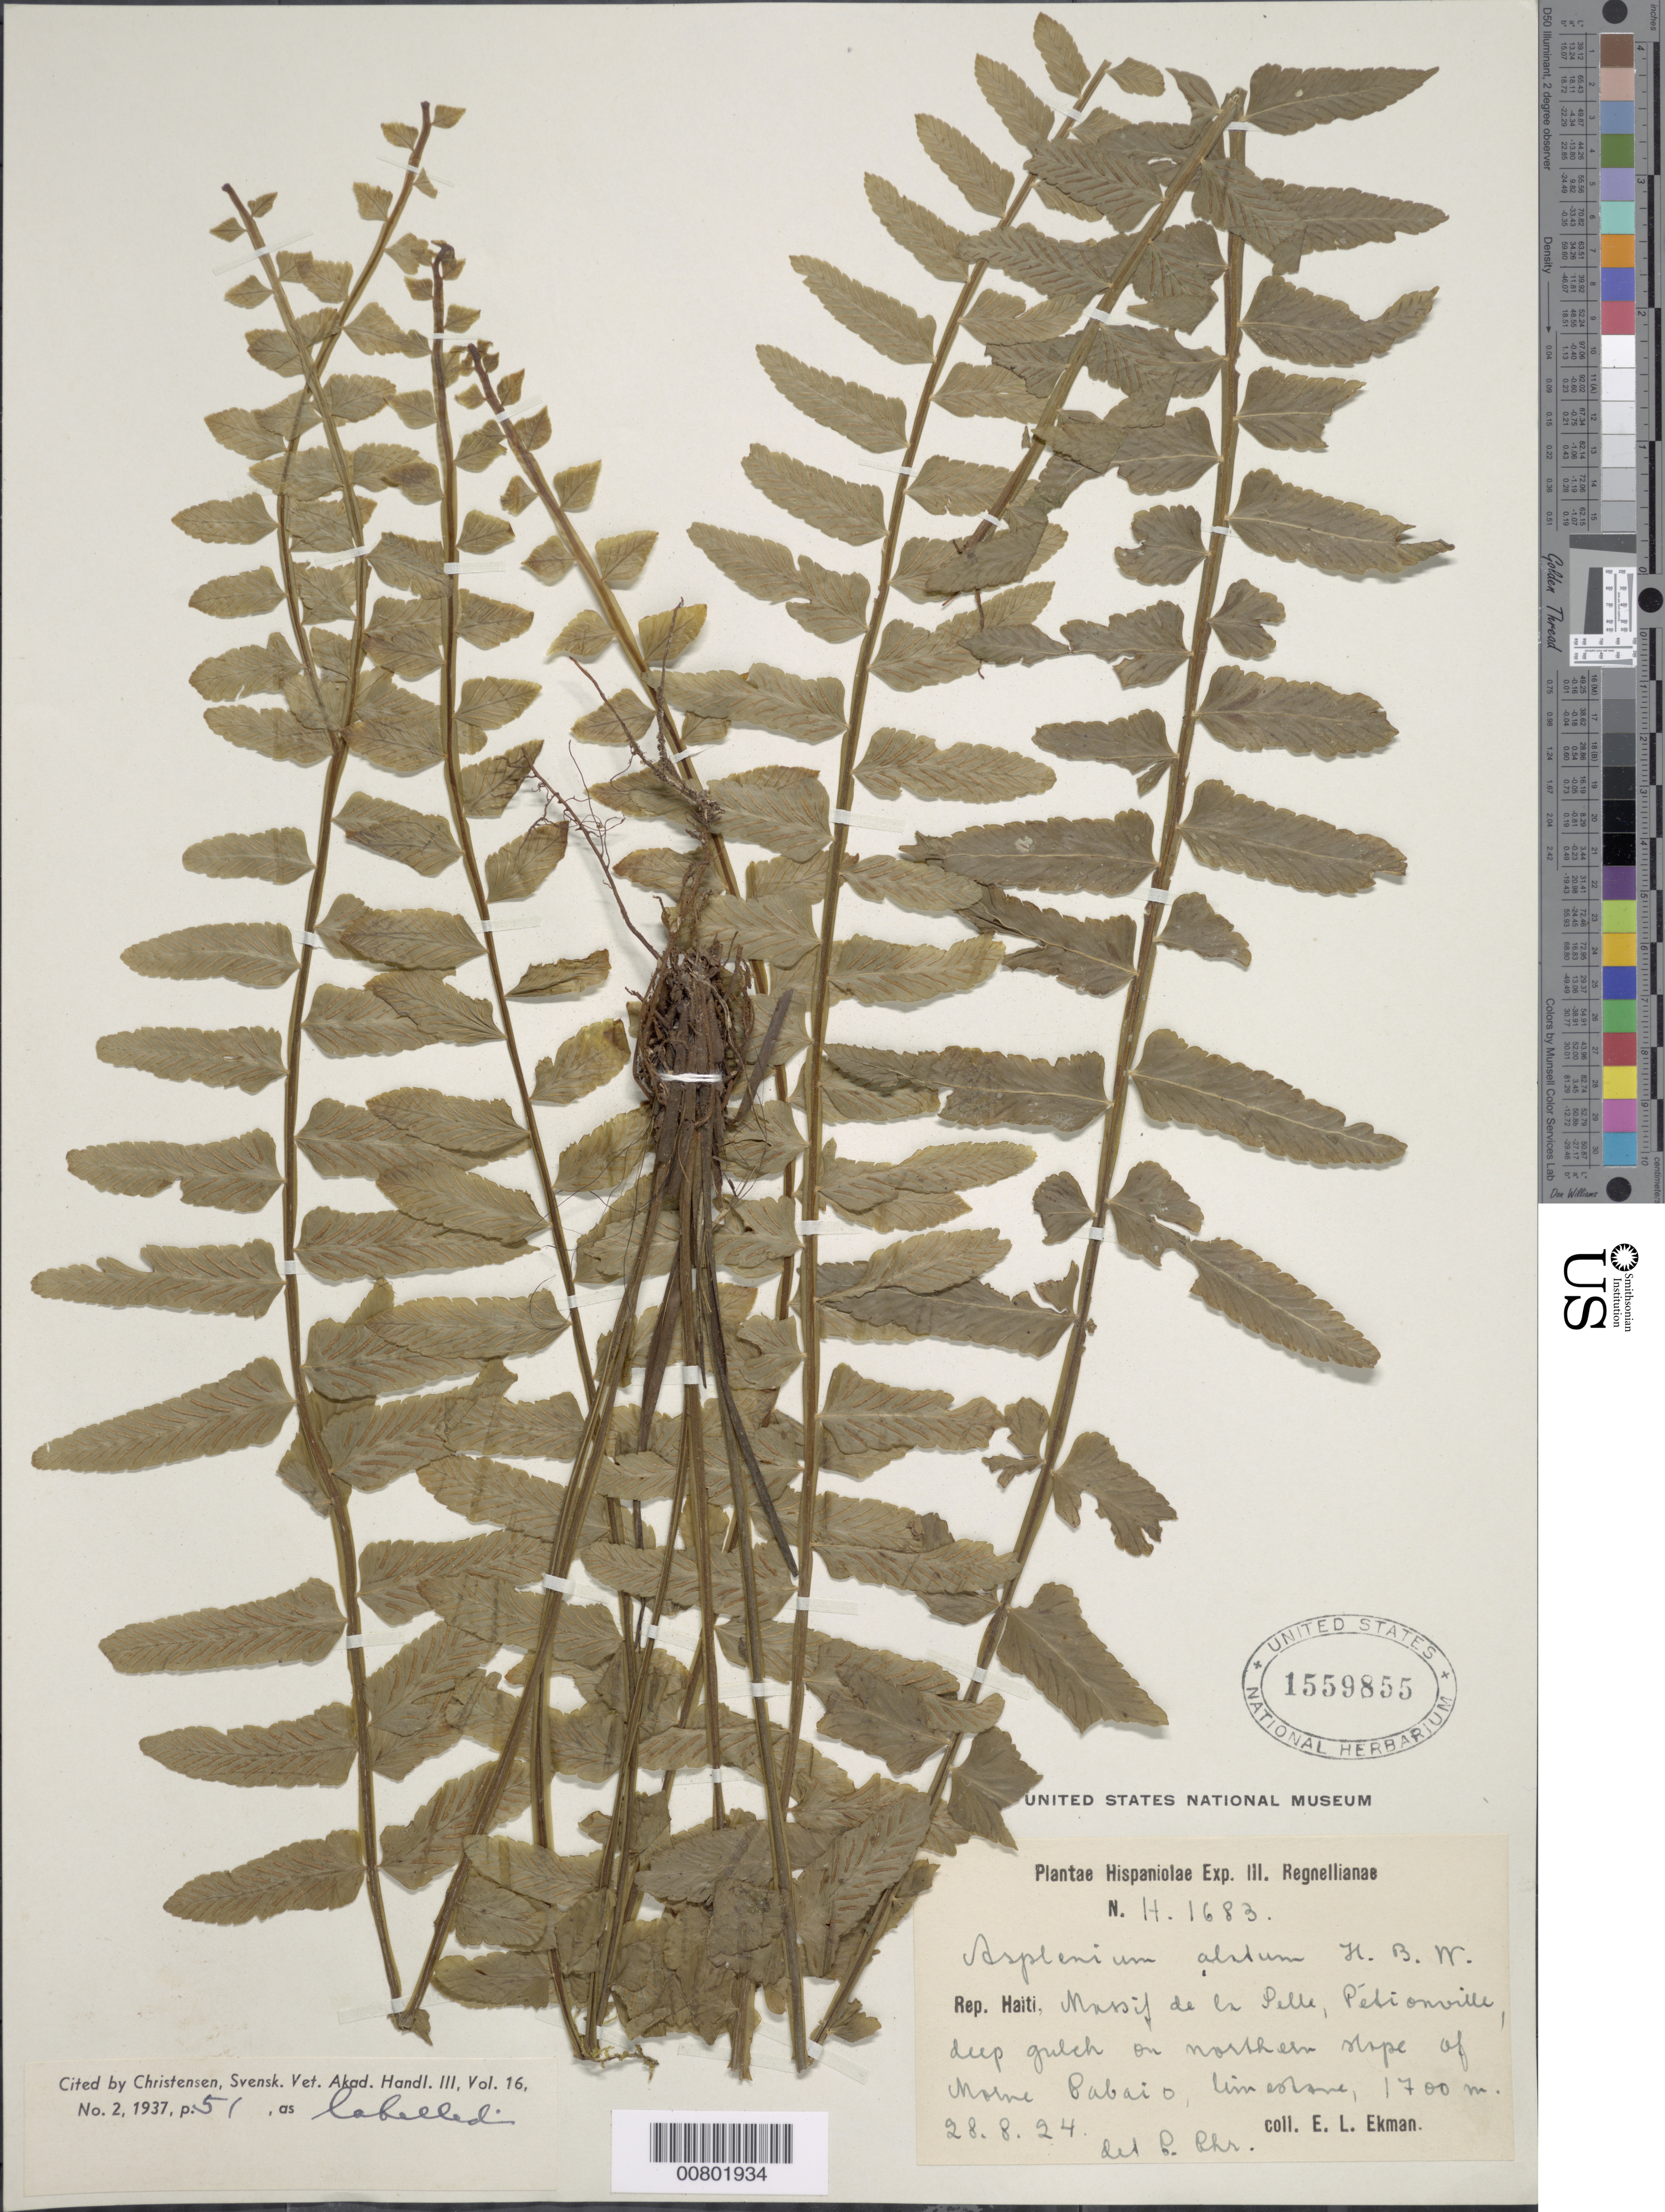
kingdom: Plantae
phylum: Tracheophyta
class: Polypodiopsida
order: Polypodiales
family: Aspleniaceae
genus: Asplenium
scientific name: Asplenium alatum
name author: Humb. & Bonpl. ex Willd.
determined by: Christensen, C. F. A.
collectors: E. L. Ekman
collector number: H 1683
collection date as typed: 28 Aug 1924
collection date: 1924-08-28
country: Haiti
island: Hispaniola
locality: Massif de la Selle, Pétionville, N slope of Morne Pabaio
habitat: Limestone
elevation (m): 1700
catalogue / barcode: US 1559855